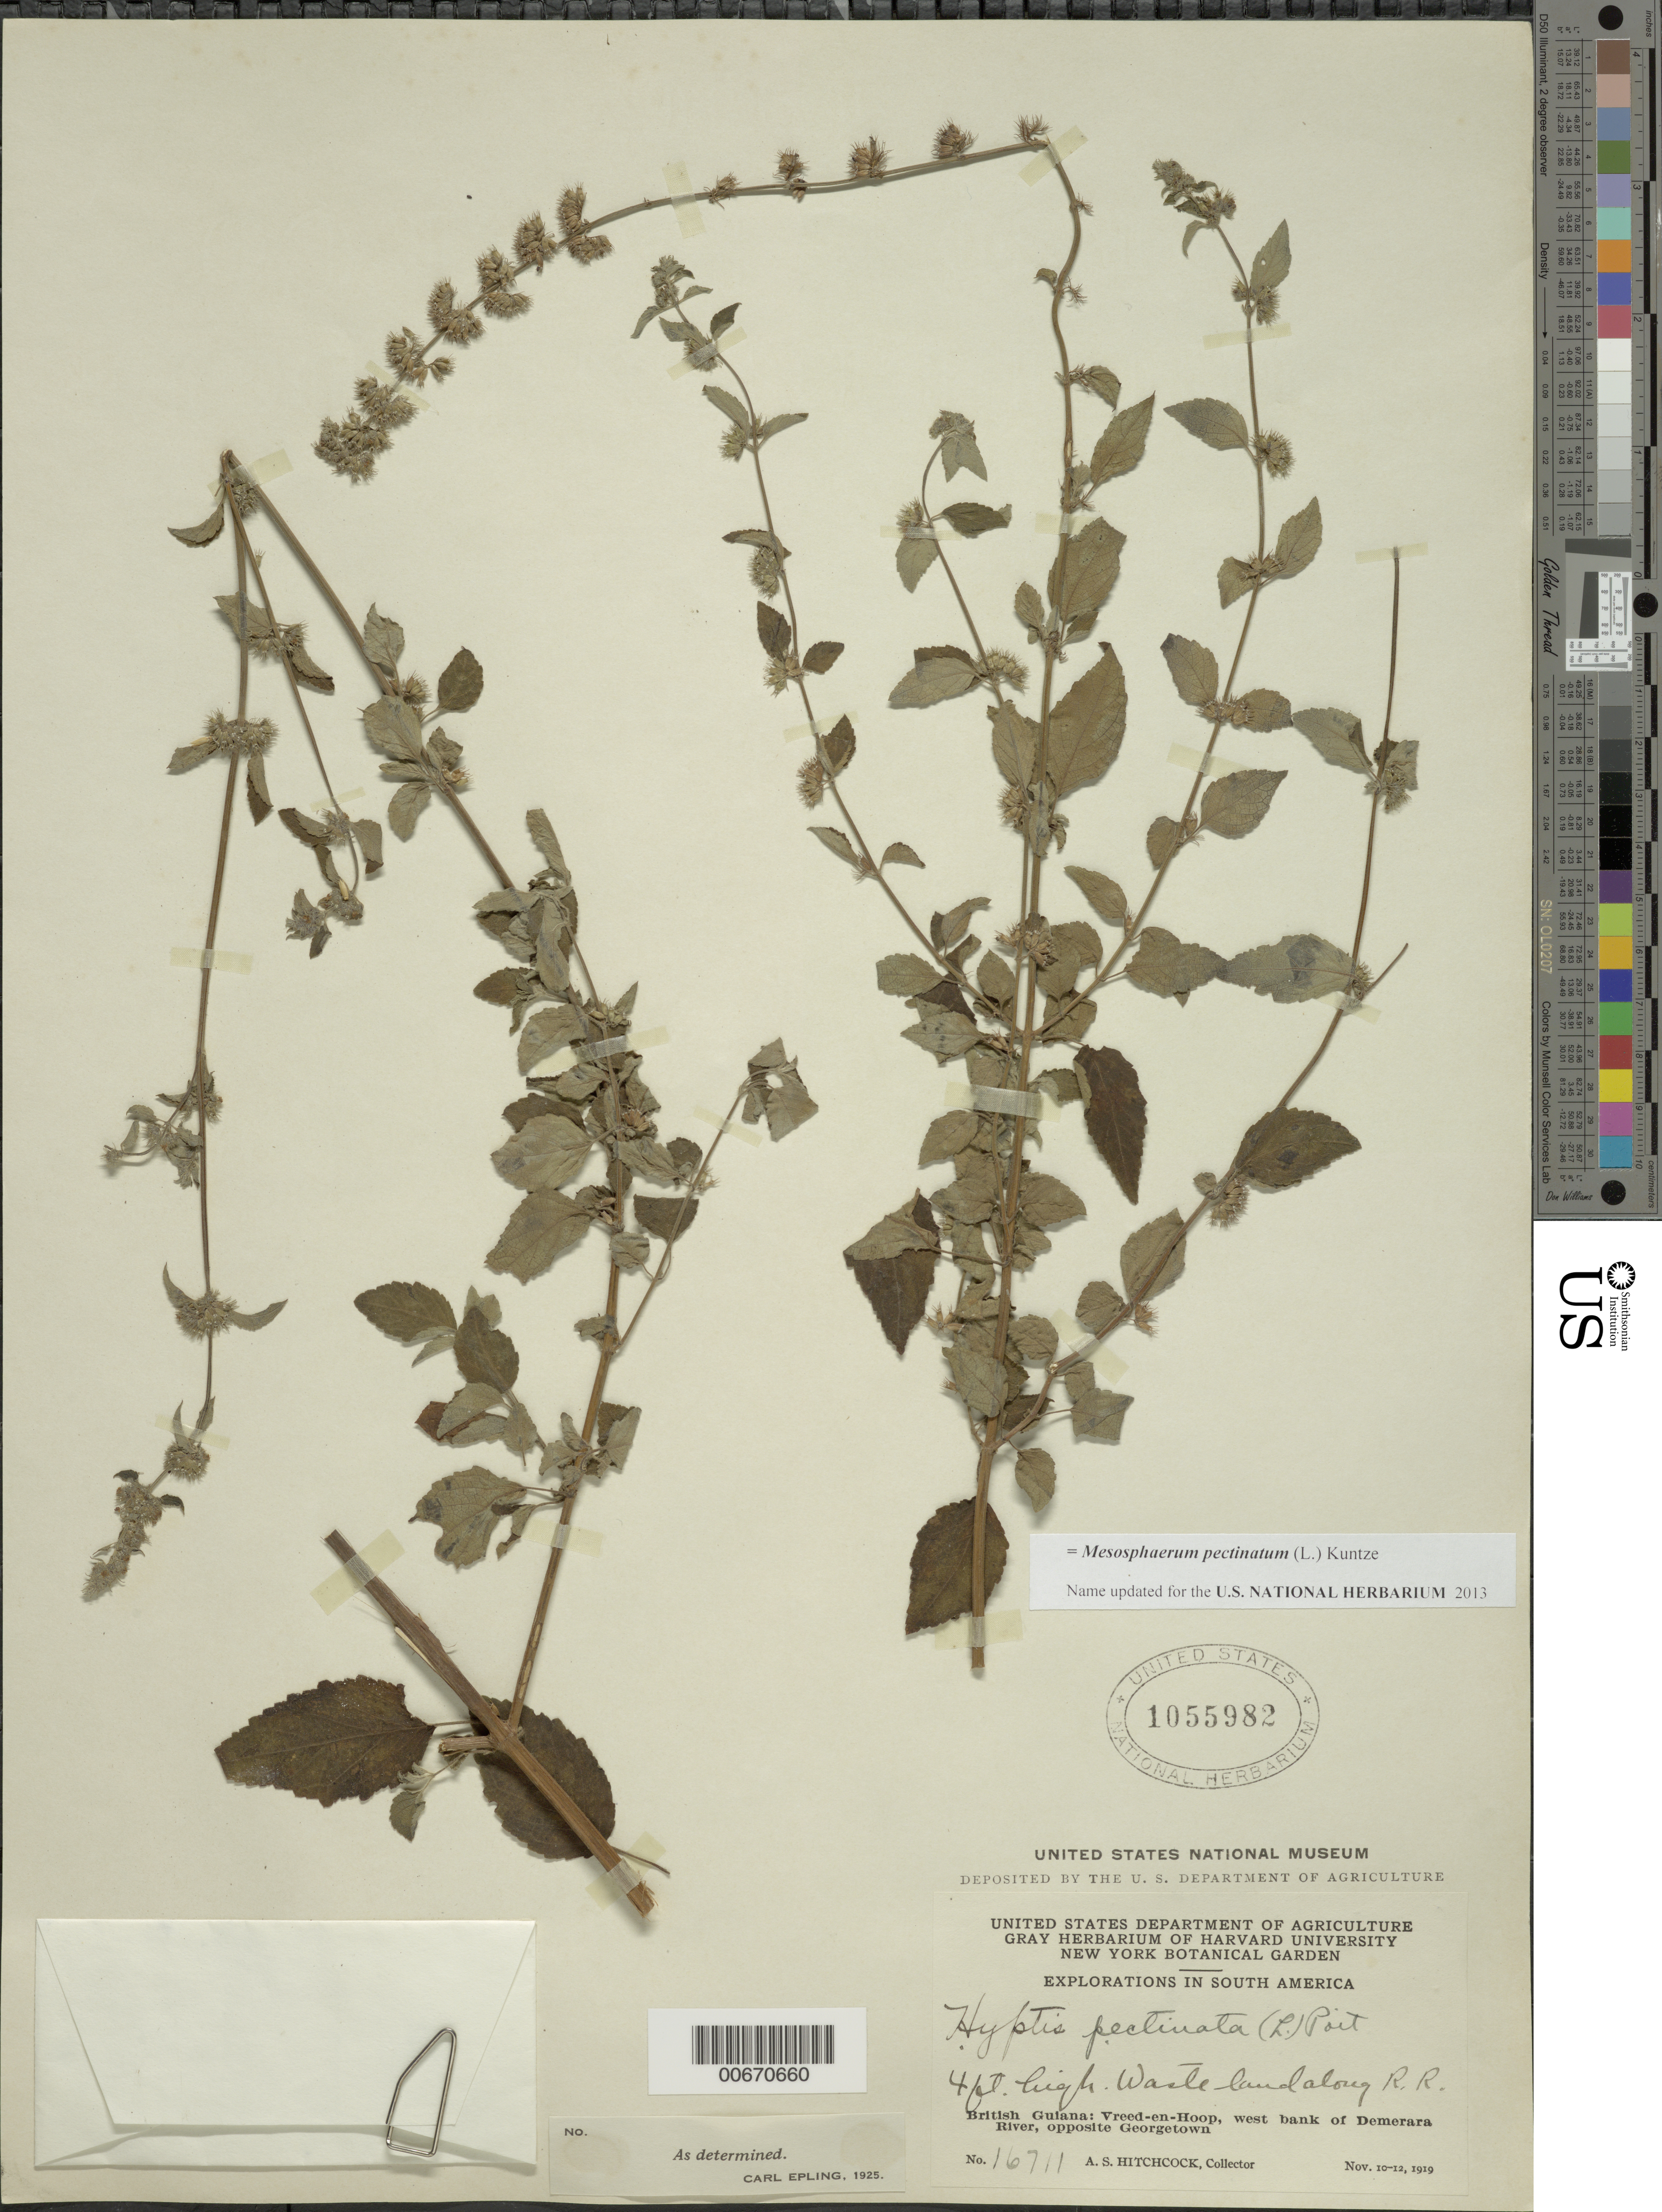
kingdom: Plantae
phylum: Tracheophyta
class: Magnoliopsida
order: Lamiales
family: Lamiaceae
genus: Hyptis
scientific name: Hyptis pectinata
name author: (L.) Poit.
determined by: Epling, C. C.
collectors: A. S. Hitchcock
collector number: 16711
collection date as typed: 10-Nov-19 to 12-Nov-19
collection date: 1919-11-10/1919-11-12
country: Guyana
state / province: Essequibo Isl-W. Demerara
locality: Vreed-en-Hoop, W bank of Demerara R., opposite Georgetown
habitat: Waste land along railroad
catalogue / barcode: US 1055982